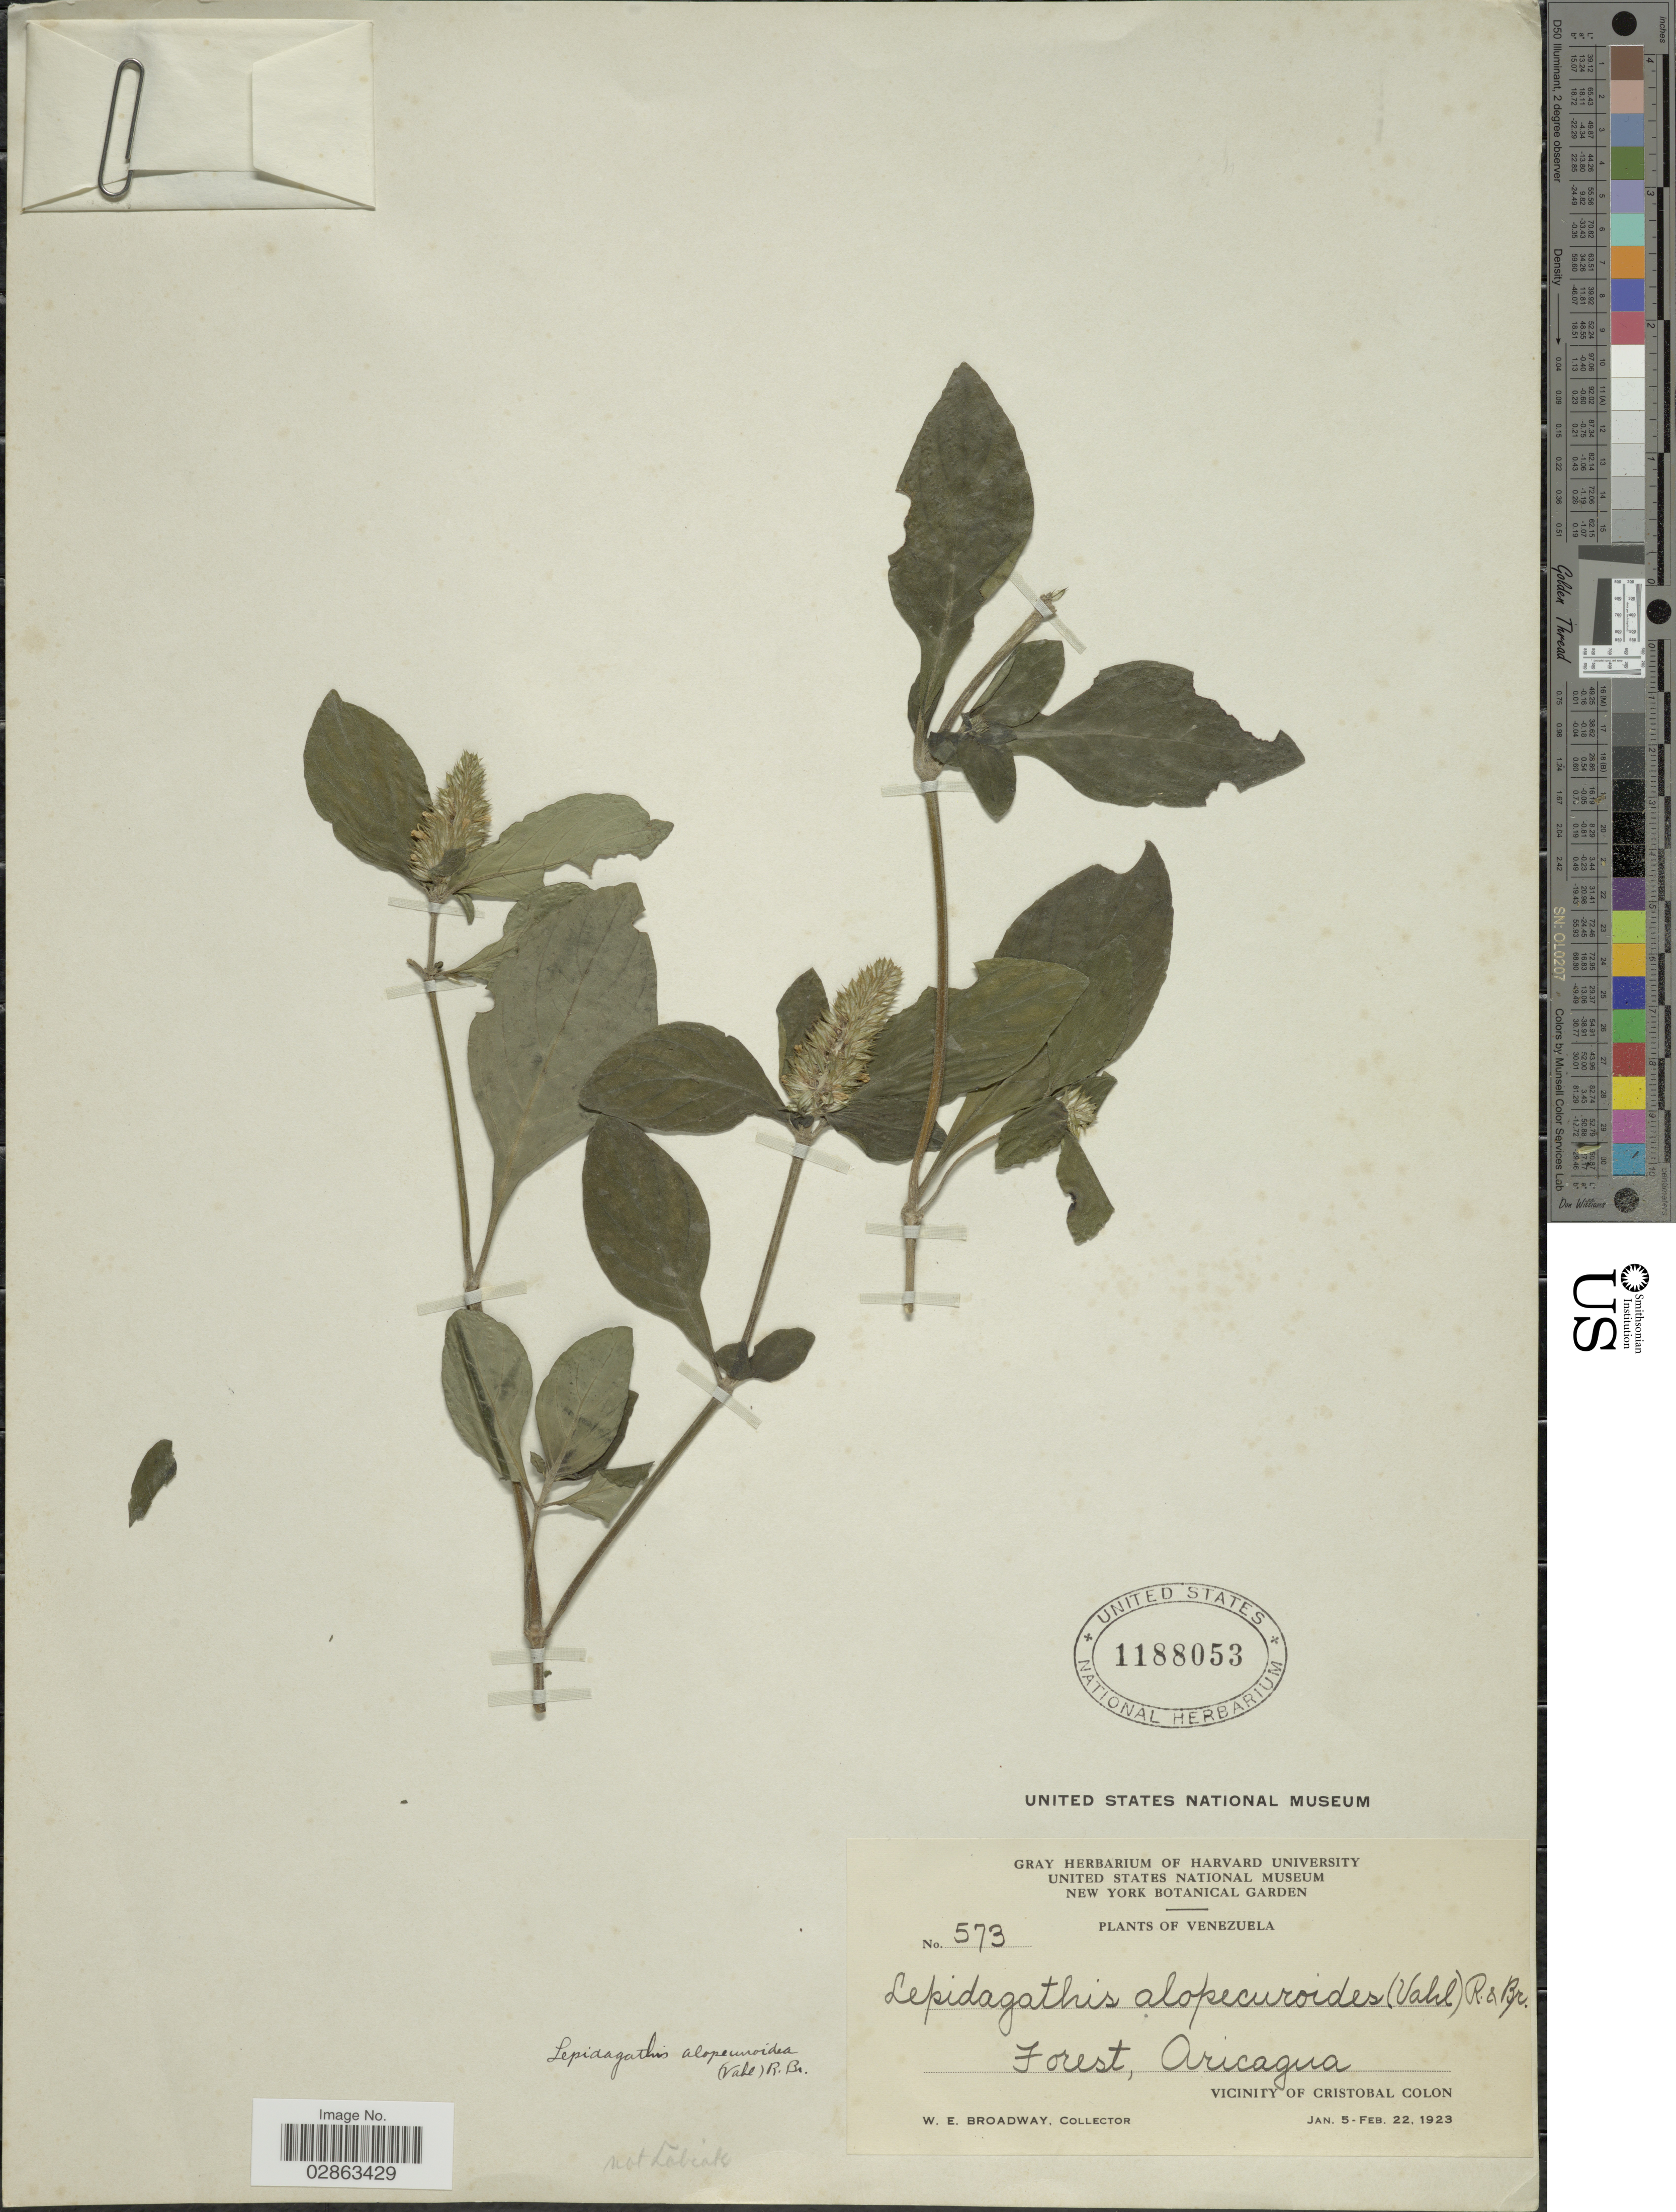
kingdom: Plantae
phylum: Tracheophyta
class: Magnoliopsida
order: Lamiales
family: Acanthaceae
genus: Teliostachya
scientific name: Teliostachya alopecuroidea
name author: (Vahl) Nees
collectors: W. E. Broadway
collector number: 573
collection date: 1923-01-05/1923-02-22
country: Venezuela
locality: Forest, Aricagua. Vicinity of Cristobal Colon.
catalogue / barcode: US 1188053